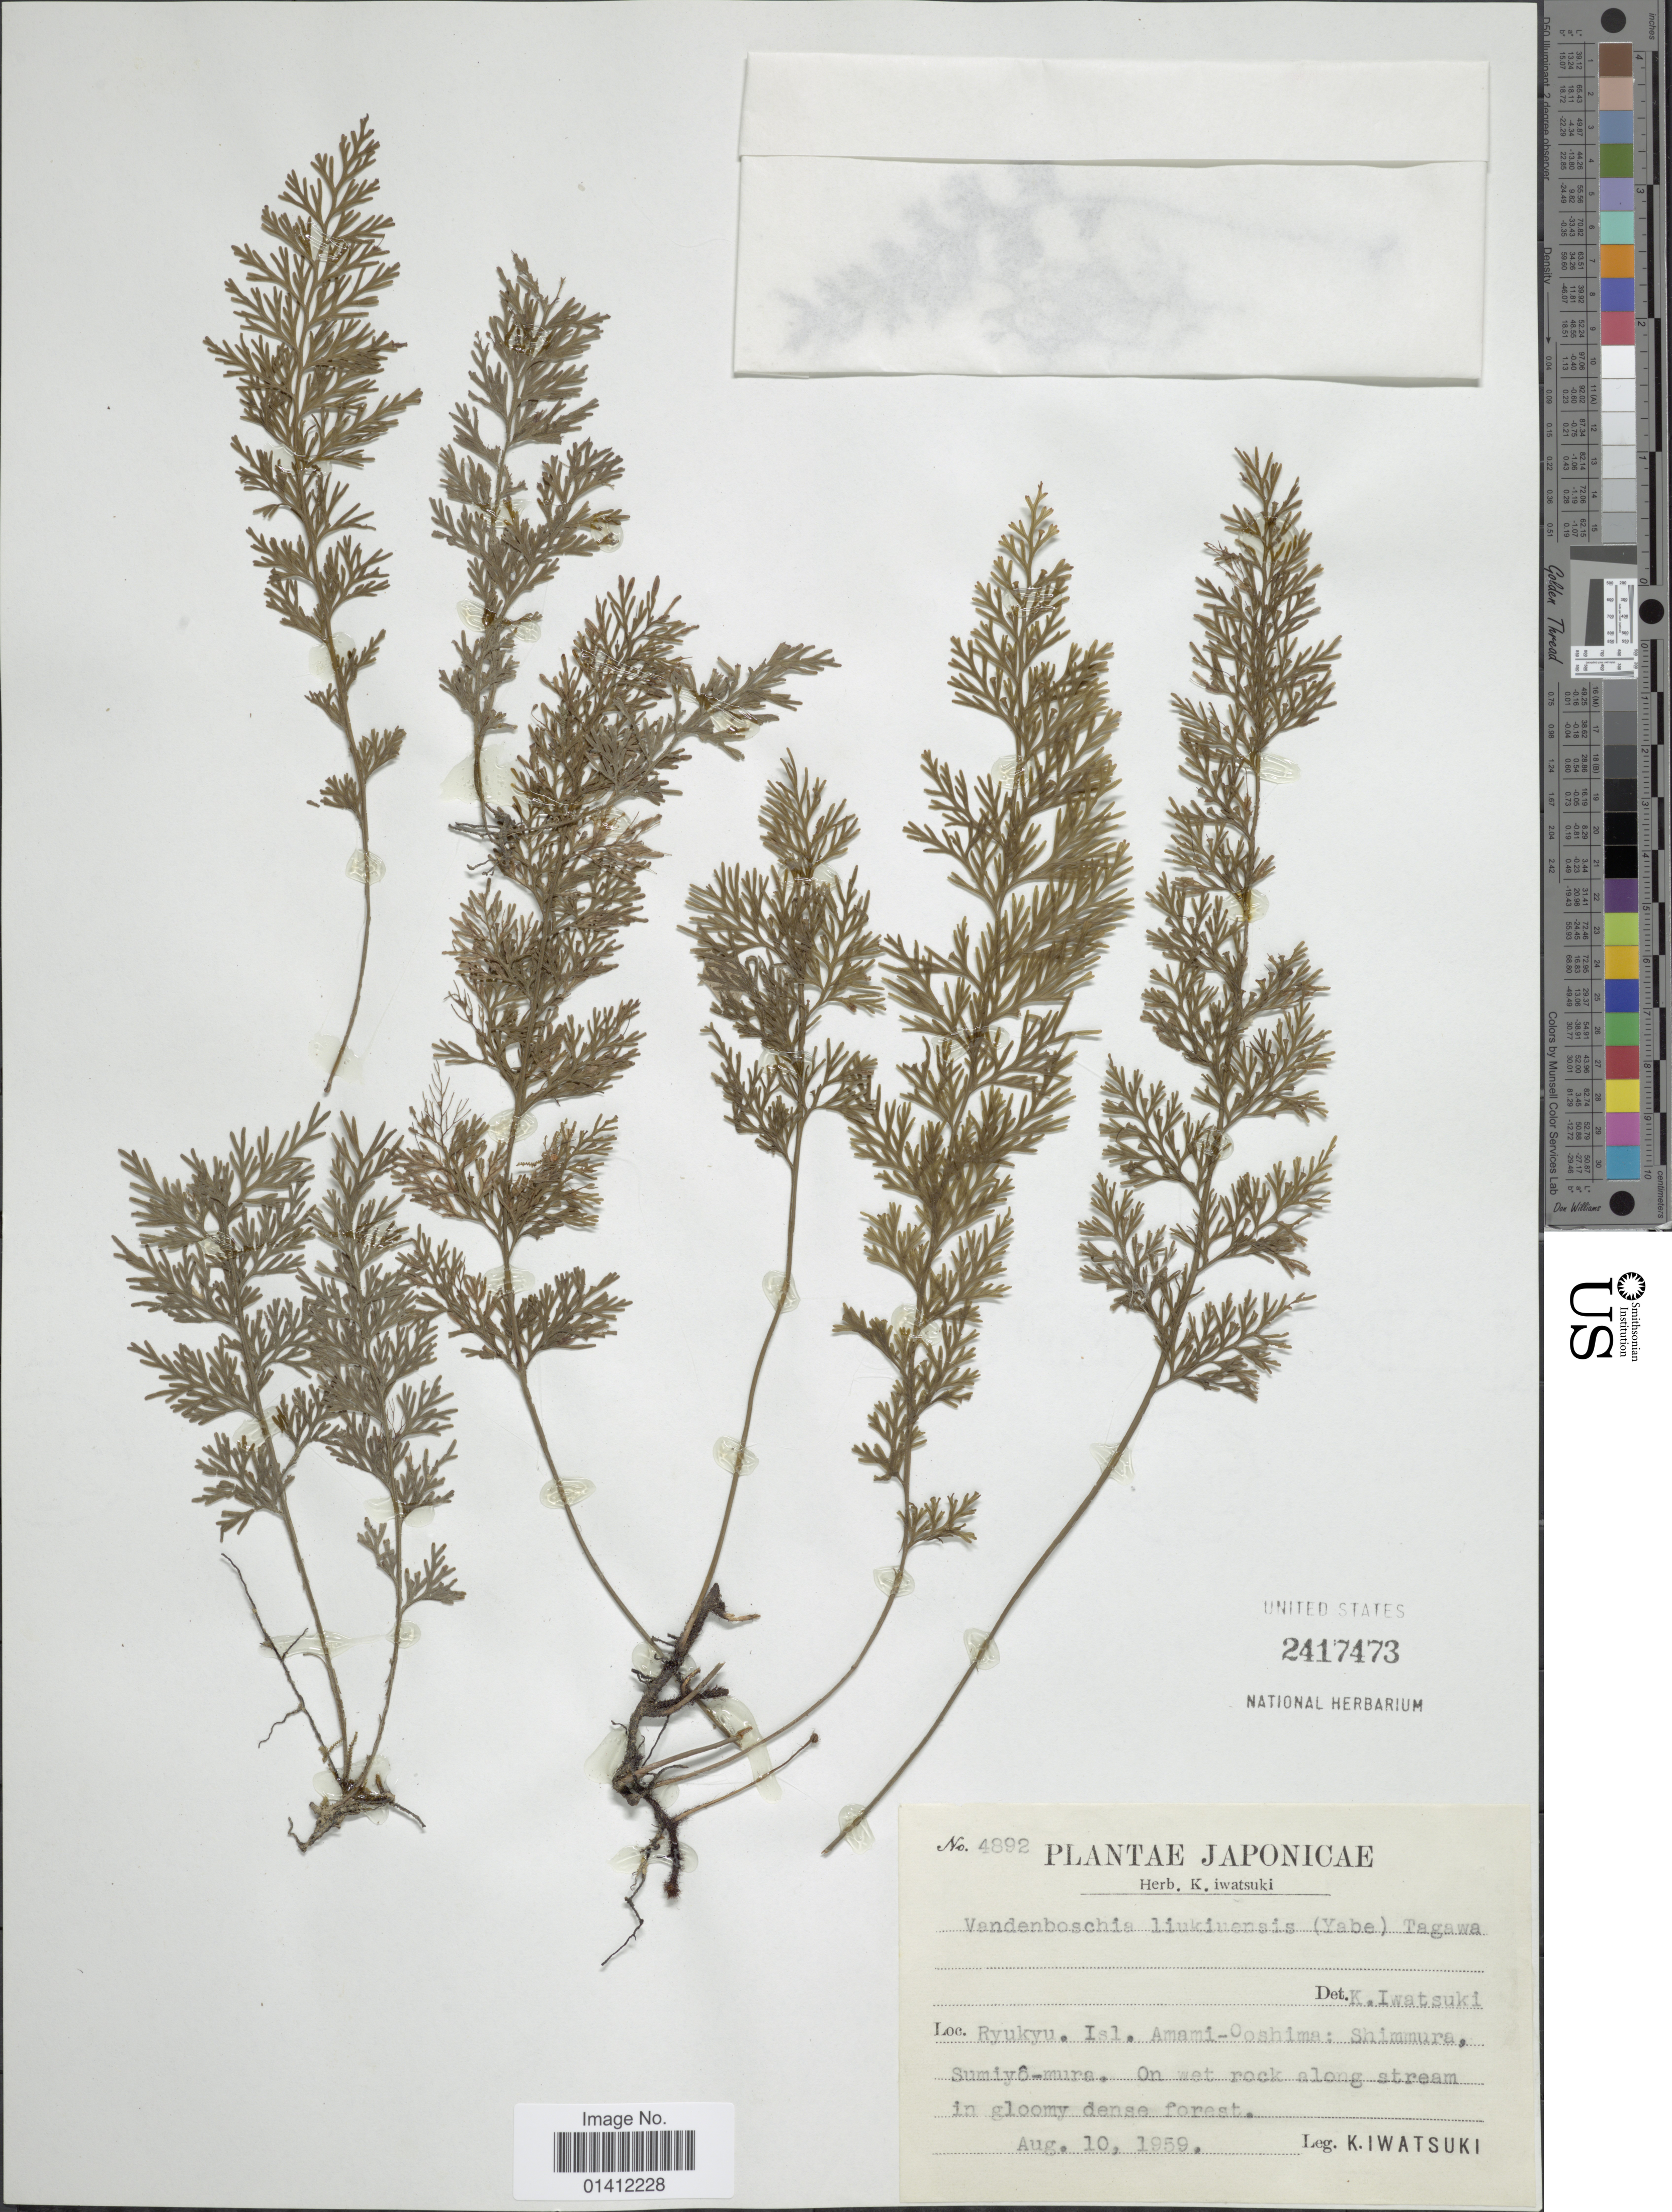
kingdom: Plantae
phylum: Tracheophyta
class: Polypodiopsida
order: Hymenophyllales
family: Hymenophyllaceae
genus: Vandenboschia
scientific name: Vandenboschia maxima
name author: (Blume) Copel.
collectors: K. Iwatsuki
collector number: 4892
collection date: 1959-08-10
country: Japan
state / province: Kagosima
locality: Loc. Ryukyu. Isl. Amami-Ooshima: Shimmura, Sumiyo-mira. On wet rock along stream in gloomy dense forest.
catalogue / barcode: US 2417473